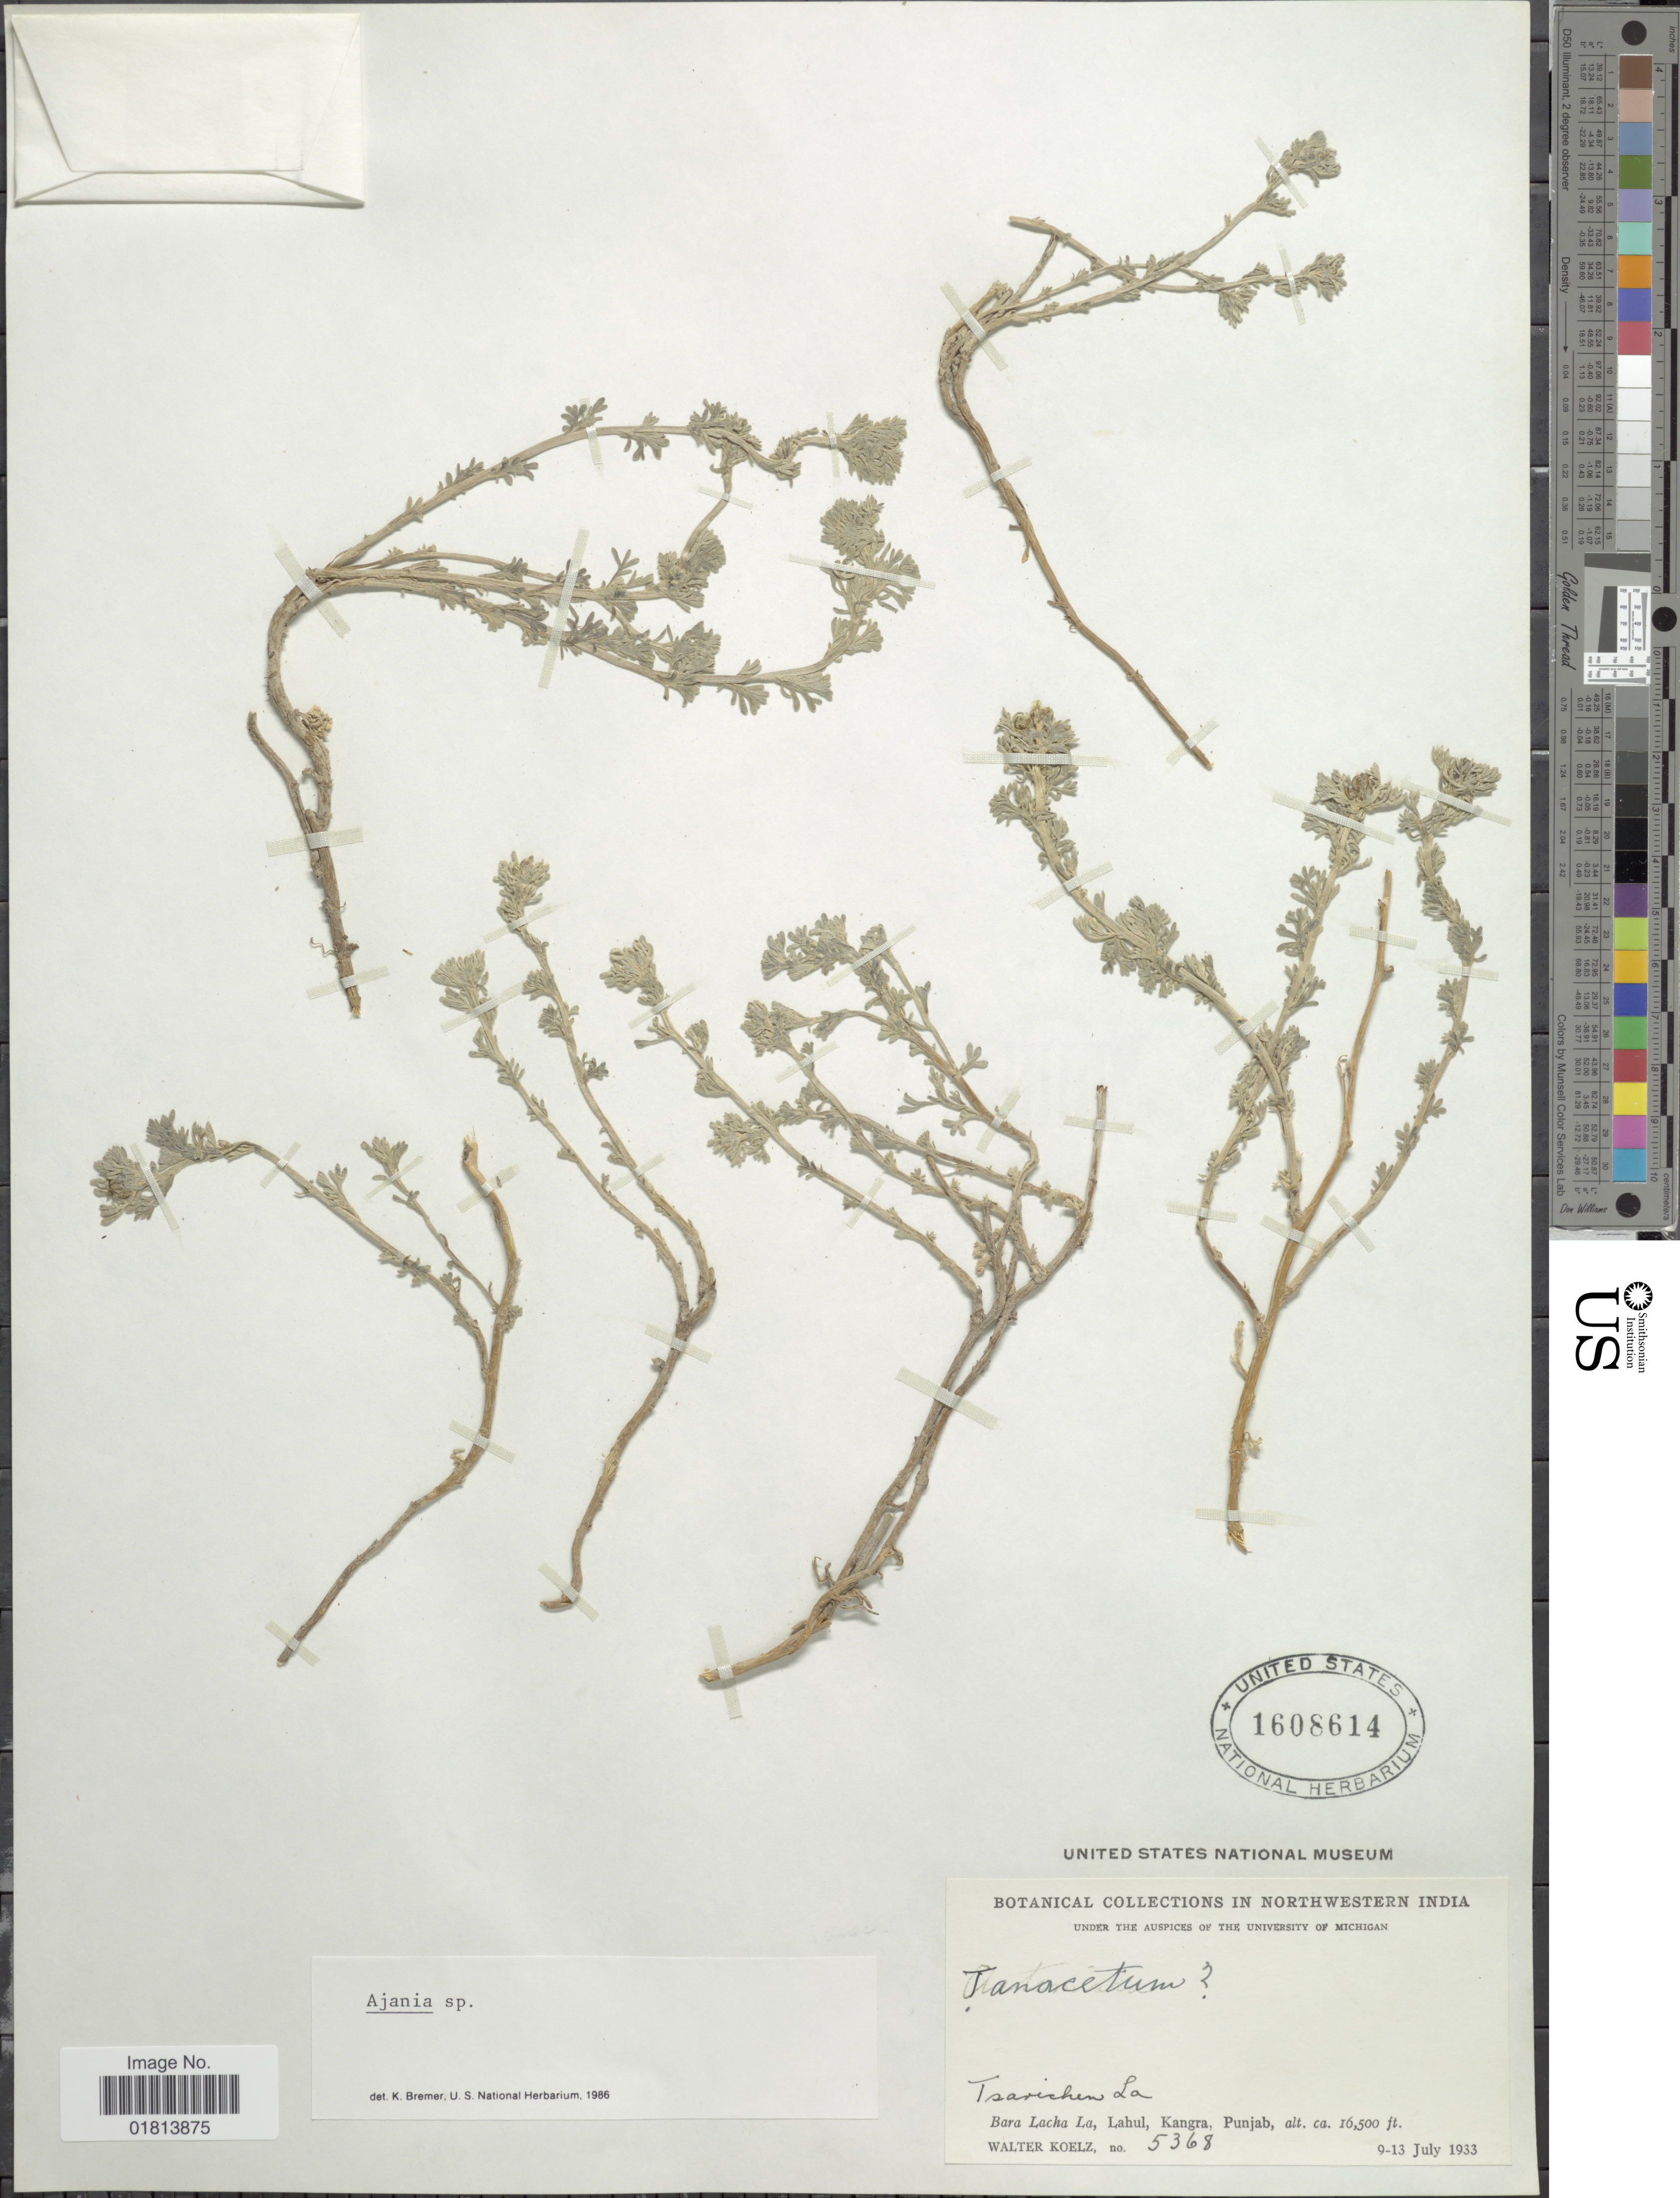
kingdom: Plantae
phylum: Tracheophyta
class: Magnoliopsida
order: Asterales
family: Asteraceae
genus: Ajania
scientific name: Ajania sp.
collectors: W. N. Koelz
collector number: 5368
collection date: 1933-07-09/1933-07-13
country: India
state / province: Himachal Pradesh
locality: Northwestern India, Tsarichen La, Bara Lacha La, Lahul, Kangra, Punjab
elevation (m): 5029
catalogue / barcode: US 1608614